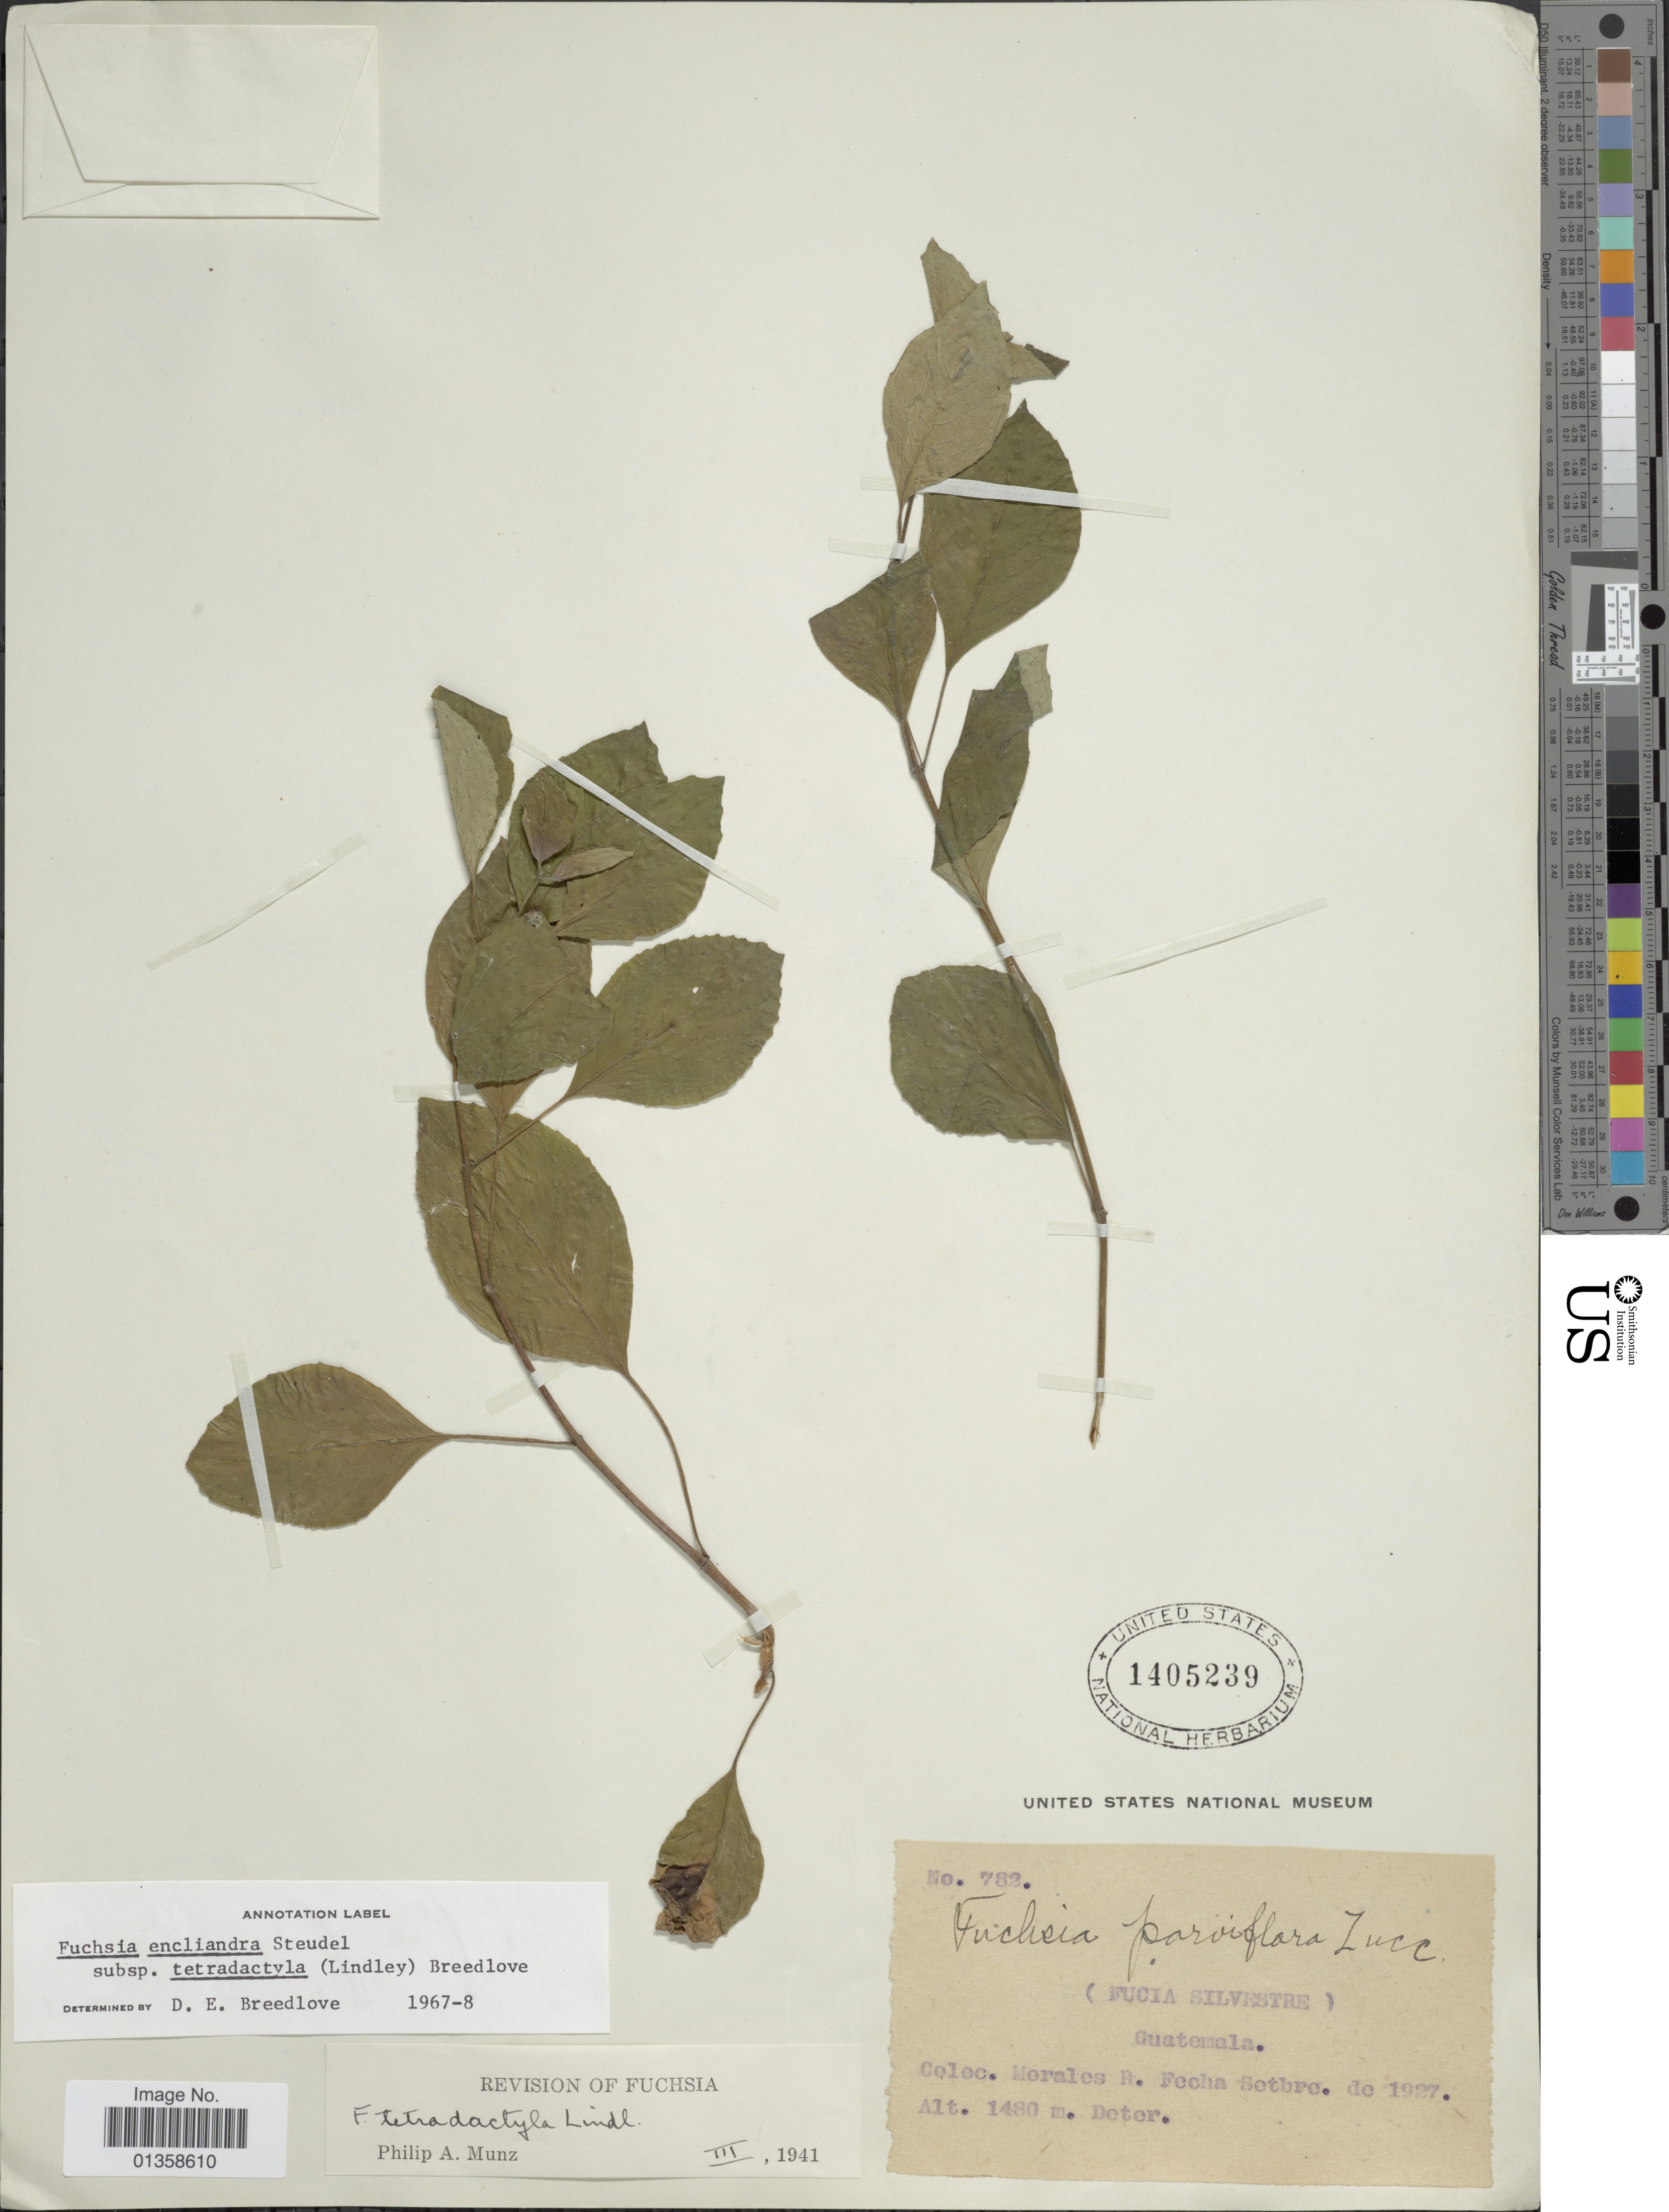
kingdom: Plantae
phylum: Tracheophyta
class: Magnoliopsida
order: Myrtales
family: Onagraceae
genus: Fuchsia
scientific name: Fuchsia encliandra subsp. tetradactyla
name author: (Lindl.) Breedlove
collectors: R. Morales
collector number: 782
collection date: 1927-09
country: Guatemala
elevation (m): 1480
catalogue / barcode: US 1405239